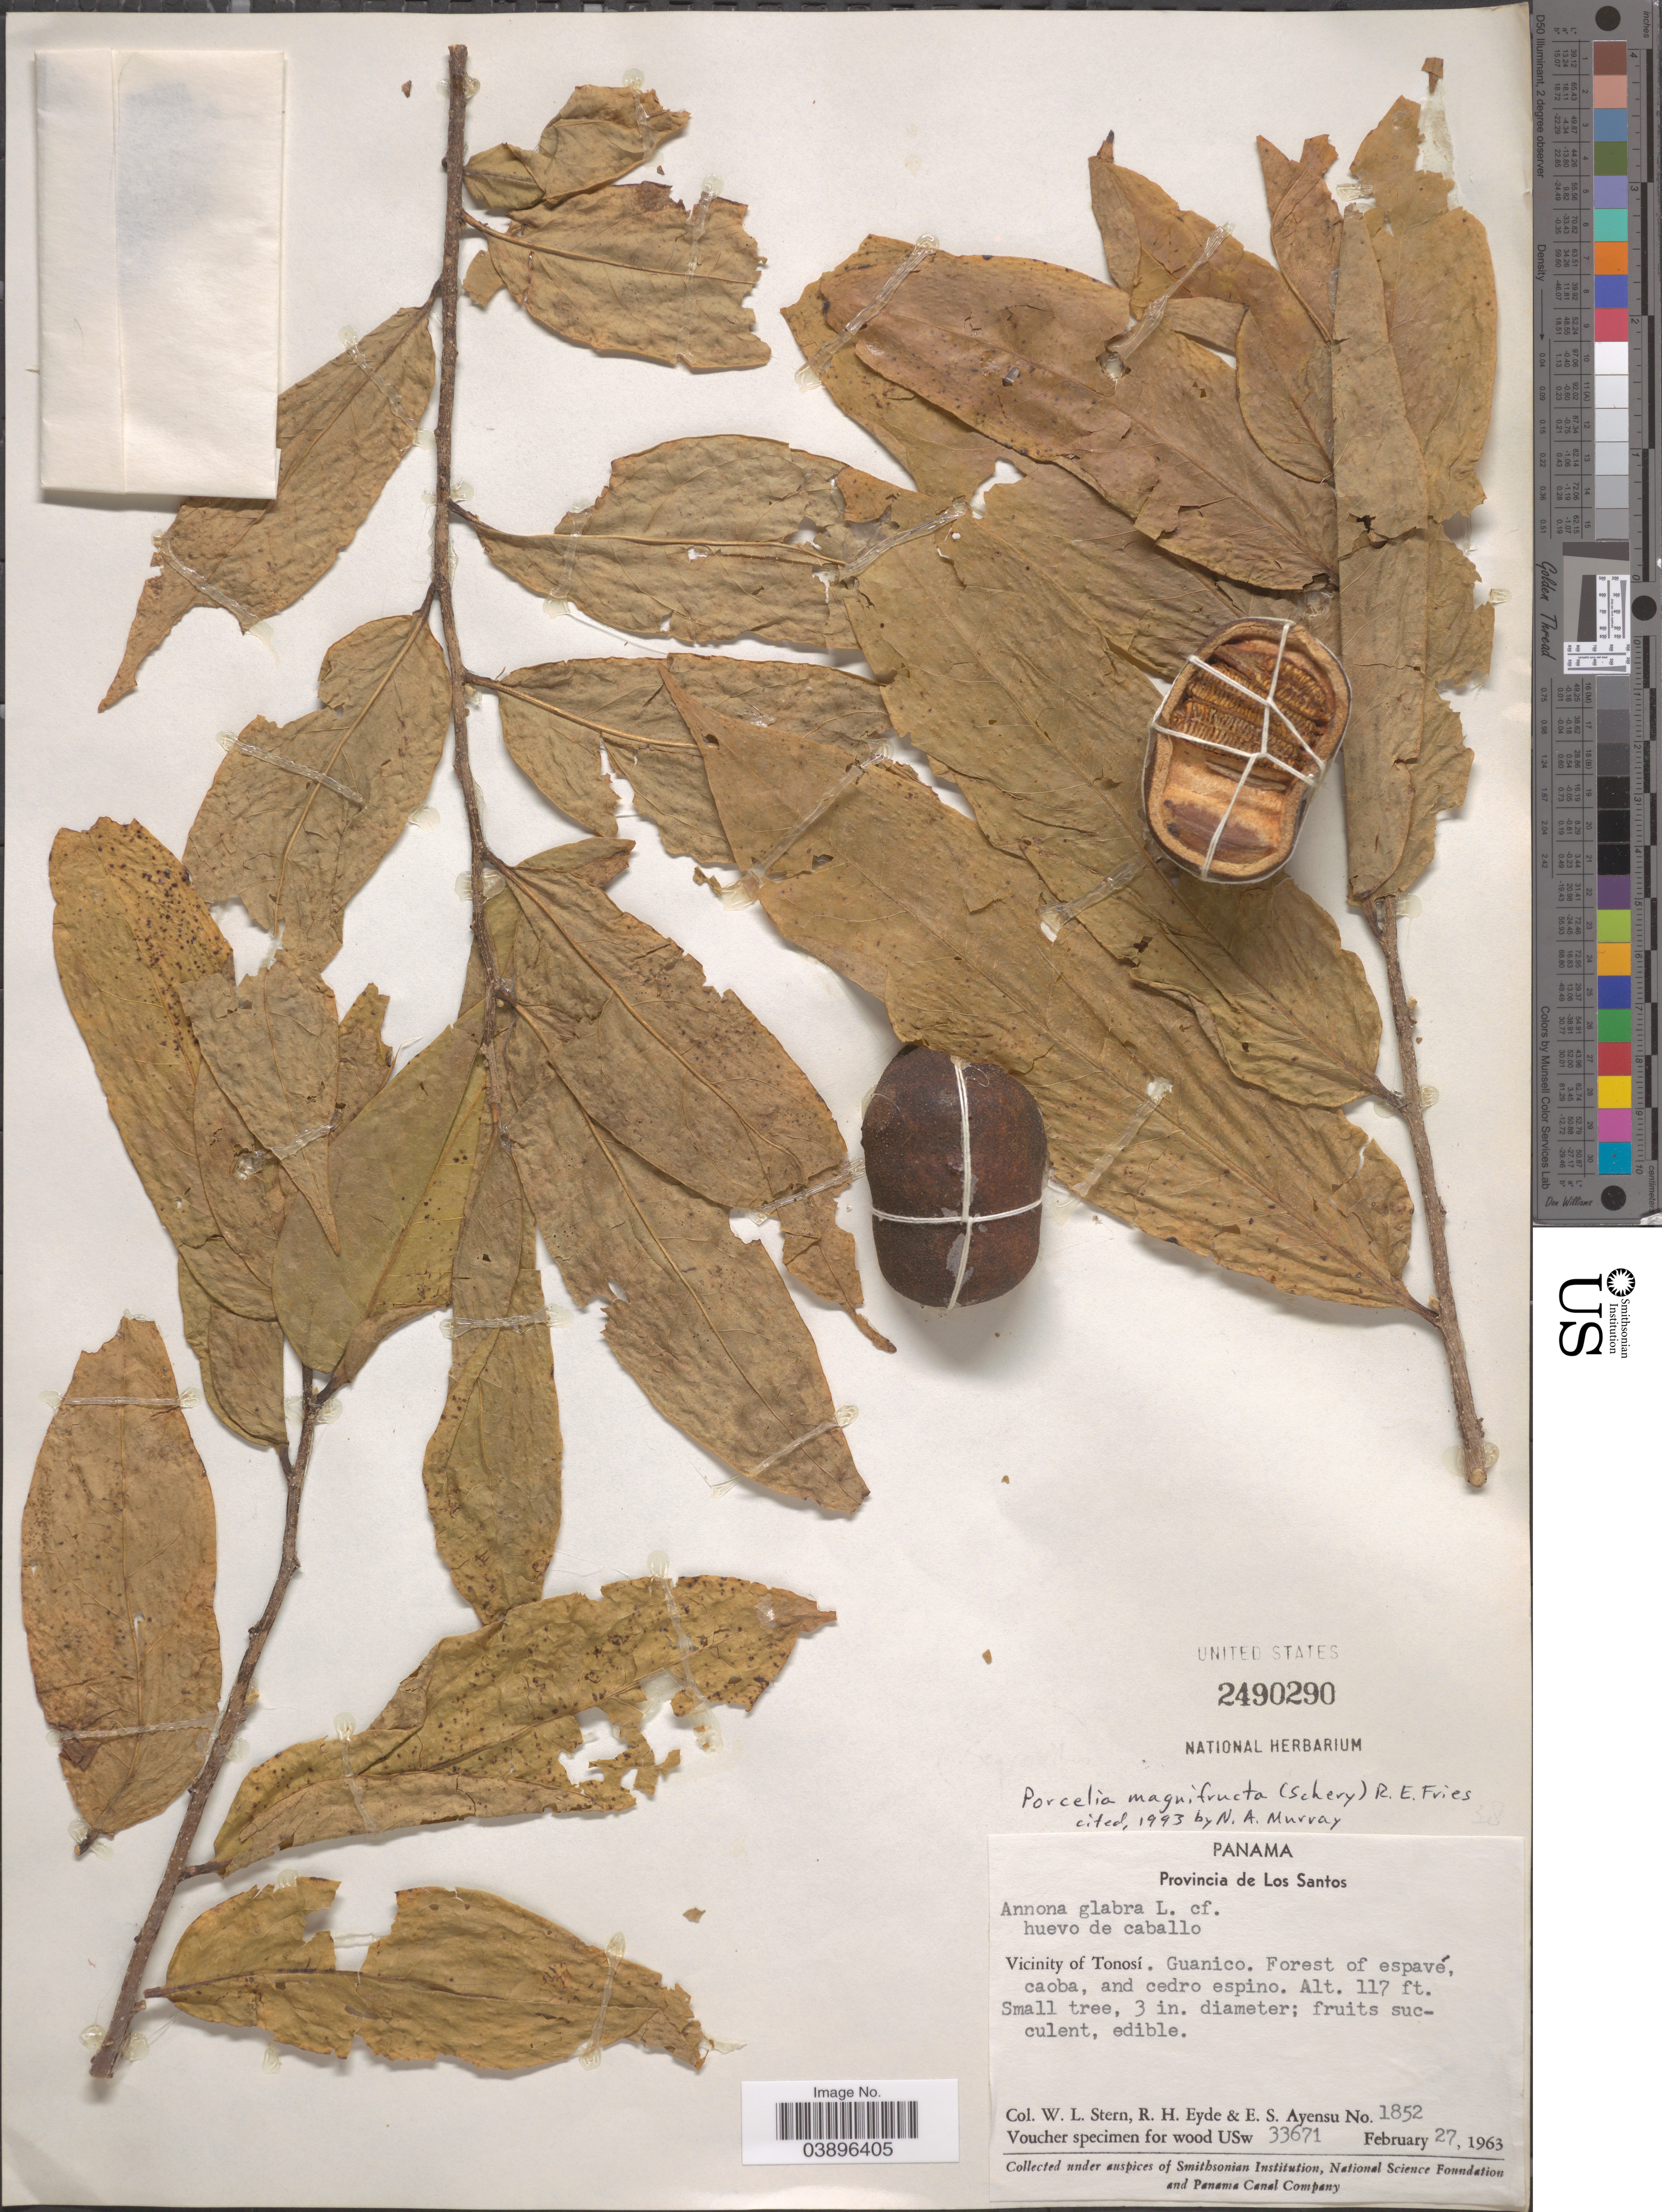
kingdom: Plantae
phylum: Tracheophyta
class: Magnoliopsida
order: Magnoliales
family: Annonaceae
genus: Porcelia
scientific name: Porcelia magnifructa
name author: (Schery) R.E. Fr.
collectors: W. L. Stern, R. H. Eyde & E. S. Ayensu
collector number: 1852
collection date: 1963-02-27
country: Panama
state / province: Los Santos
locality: Vicinity of Tonosí. Guanico.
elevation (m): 36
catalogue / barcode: US 2490290